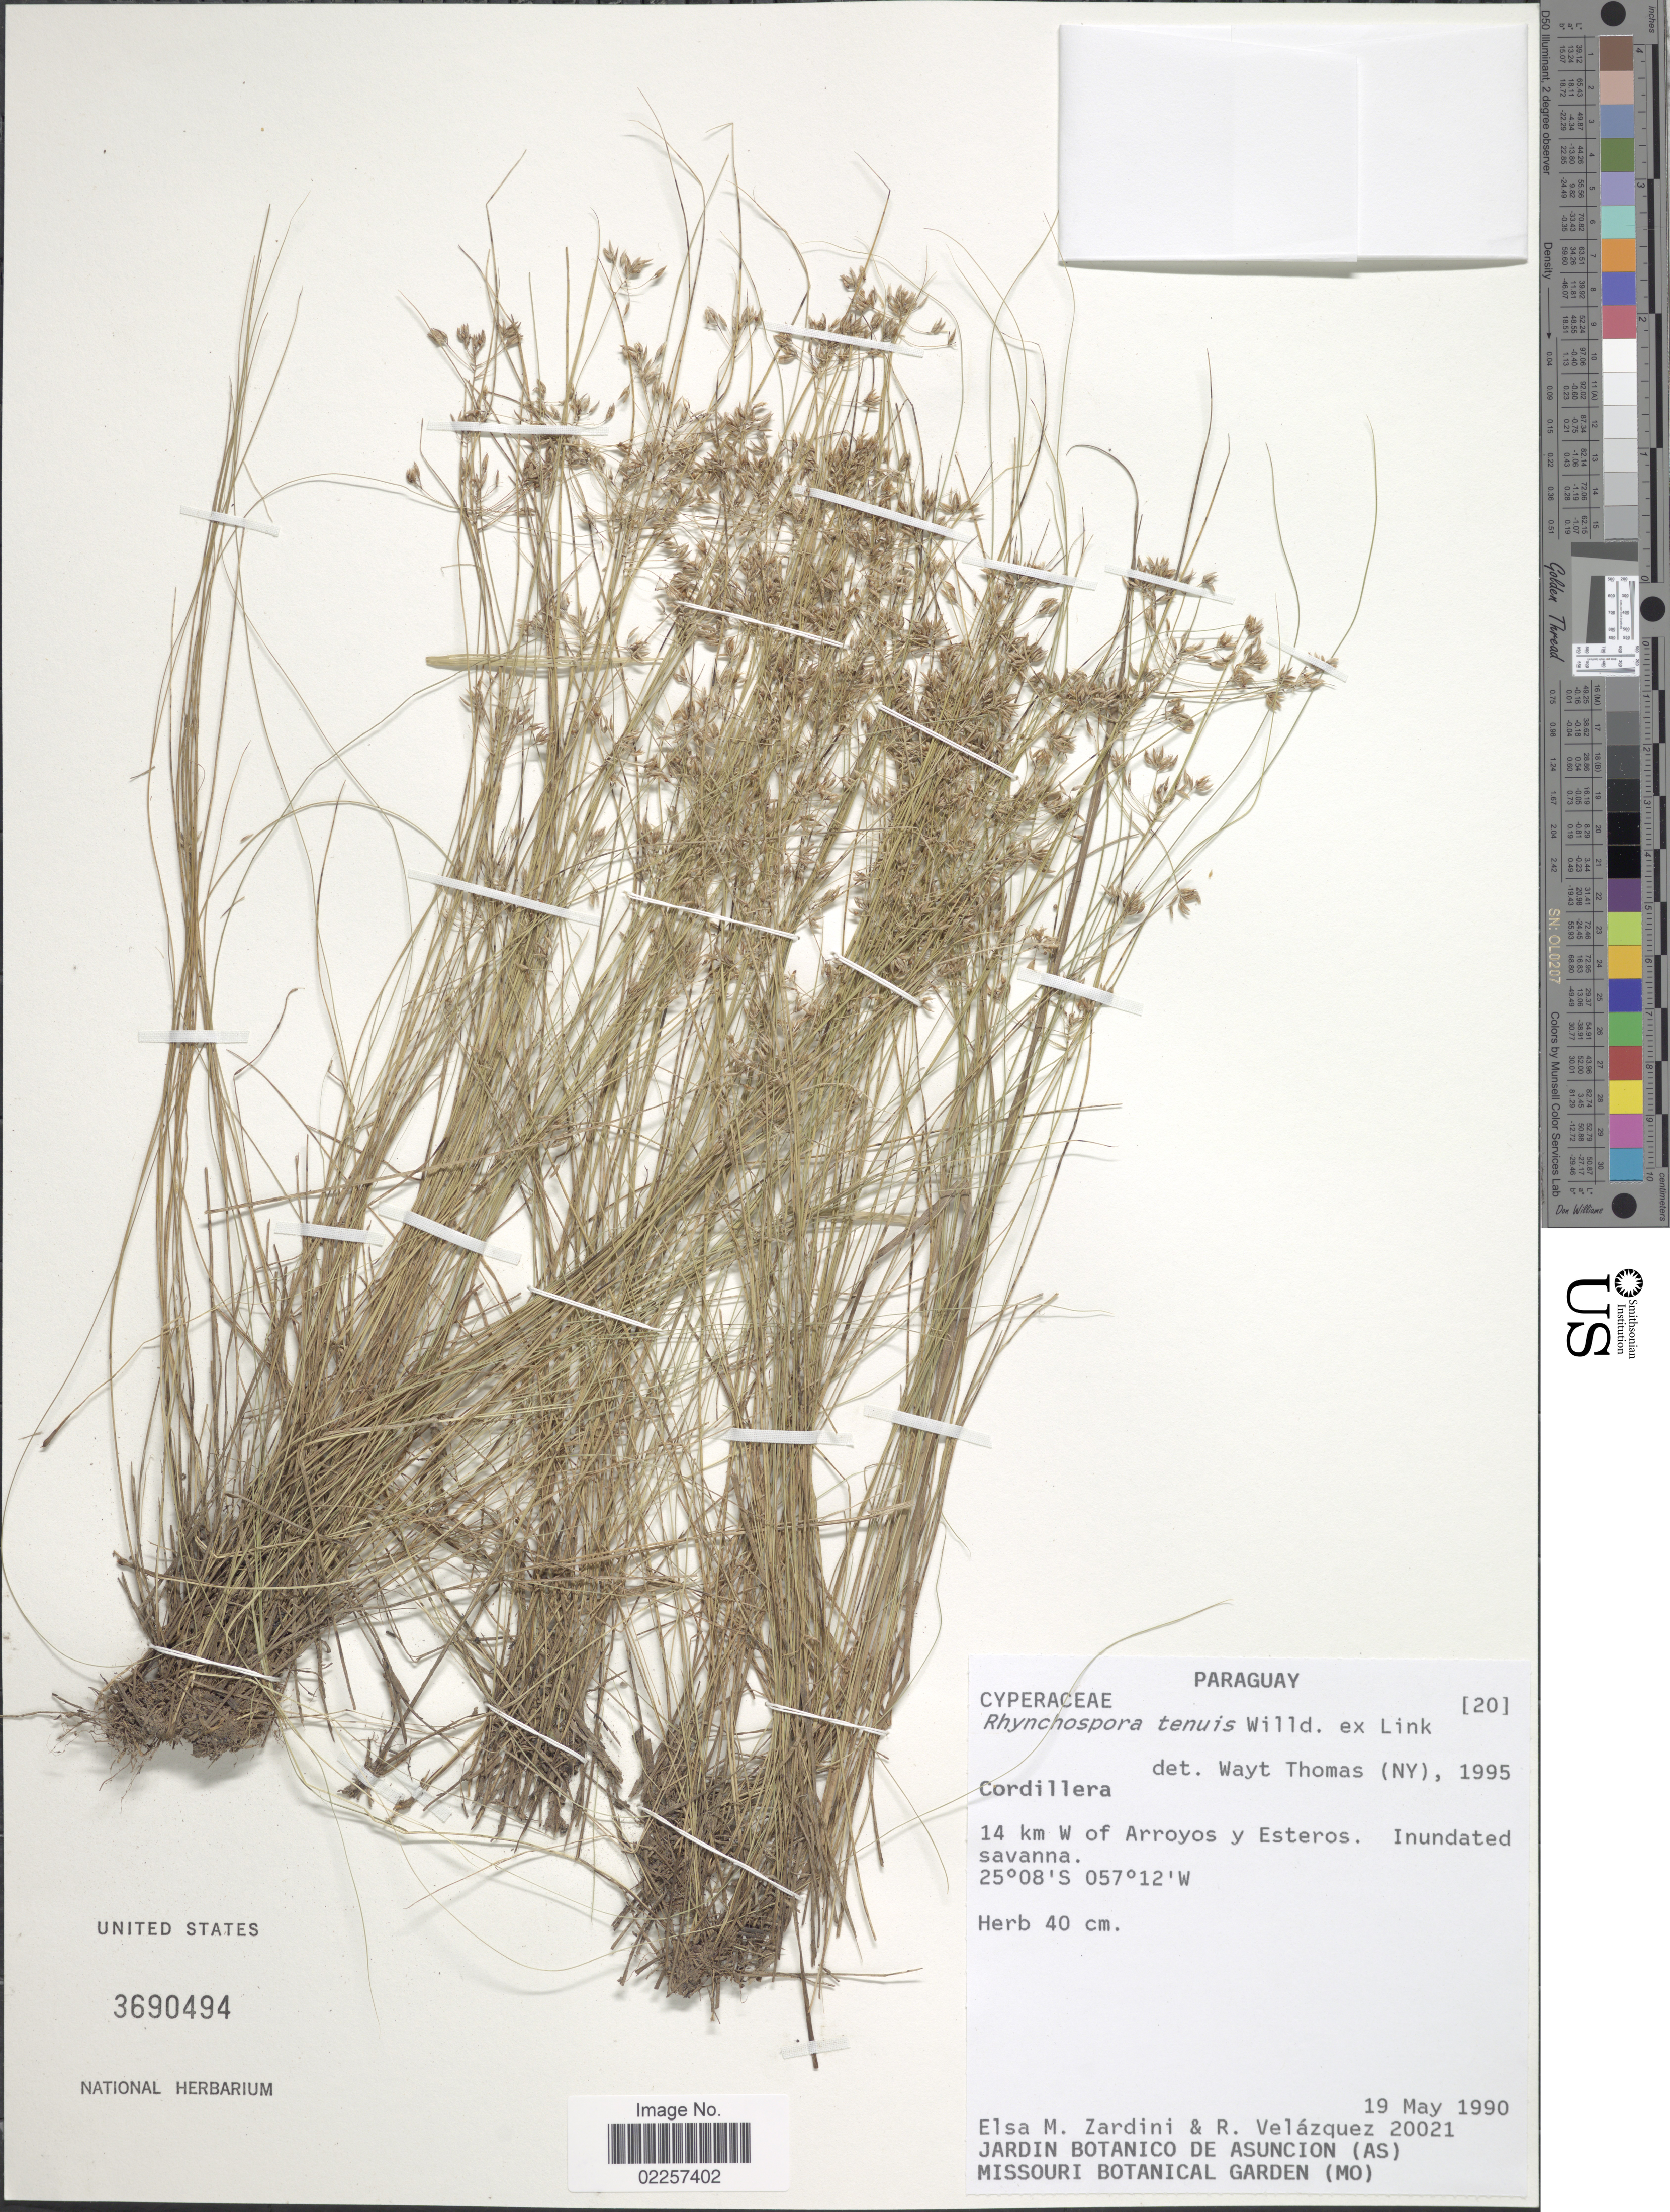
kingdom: Plantae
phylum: Tracheophyta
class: Liliopsida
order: Poales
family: Cyperaceae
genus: Rhynchospora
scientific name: Rhynchospora tenuis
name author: Link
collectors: E. M. Zardini & R. Velázquez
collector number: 20021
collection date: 1990-05-19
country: Paraguay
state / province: Cordillera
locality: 14 km W of Arroyos y Esteros, inundated savanna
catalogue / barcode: US 3690494